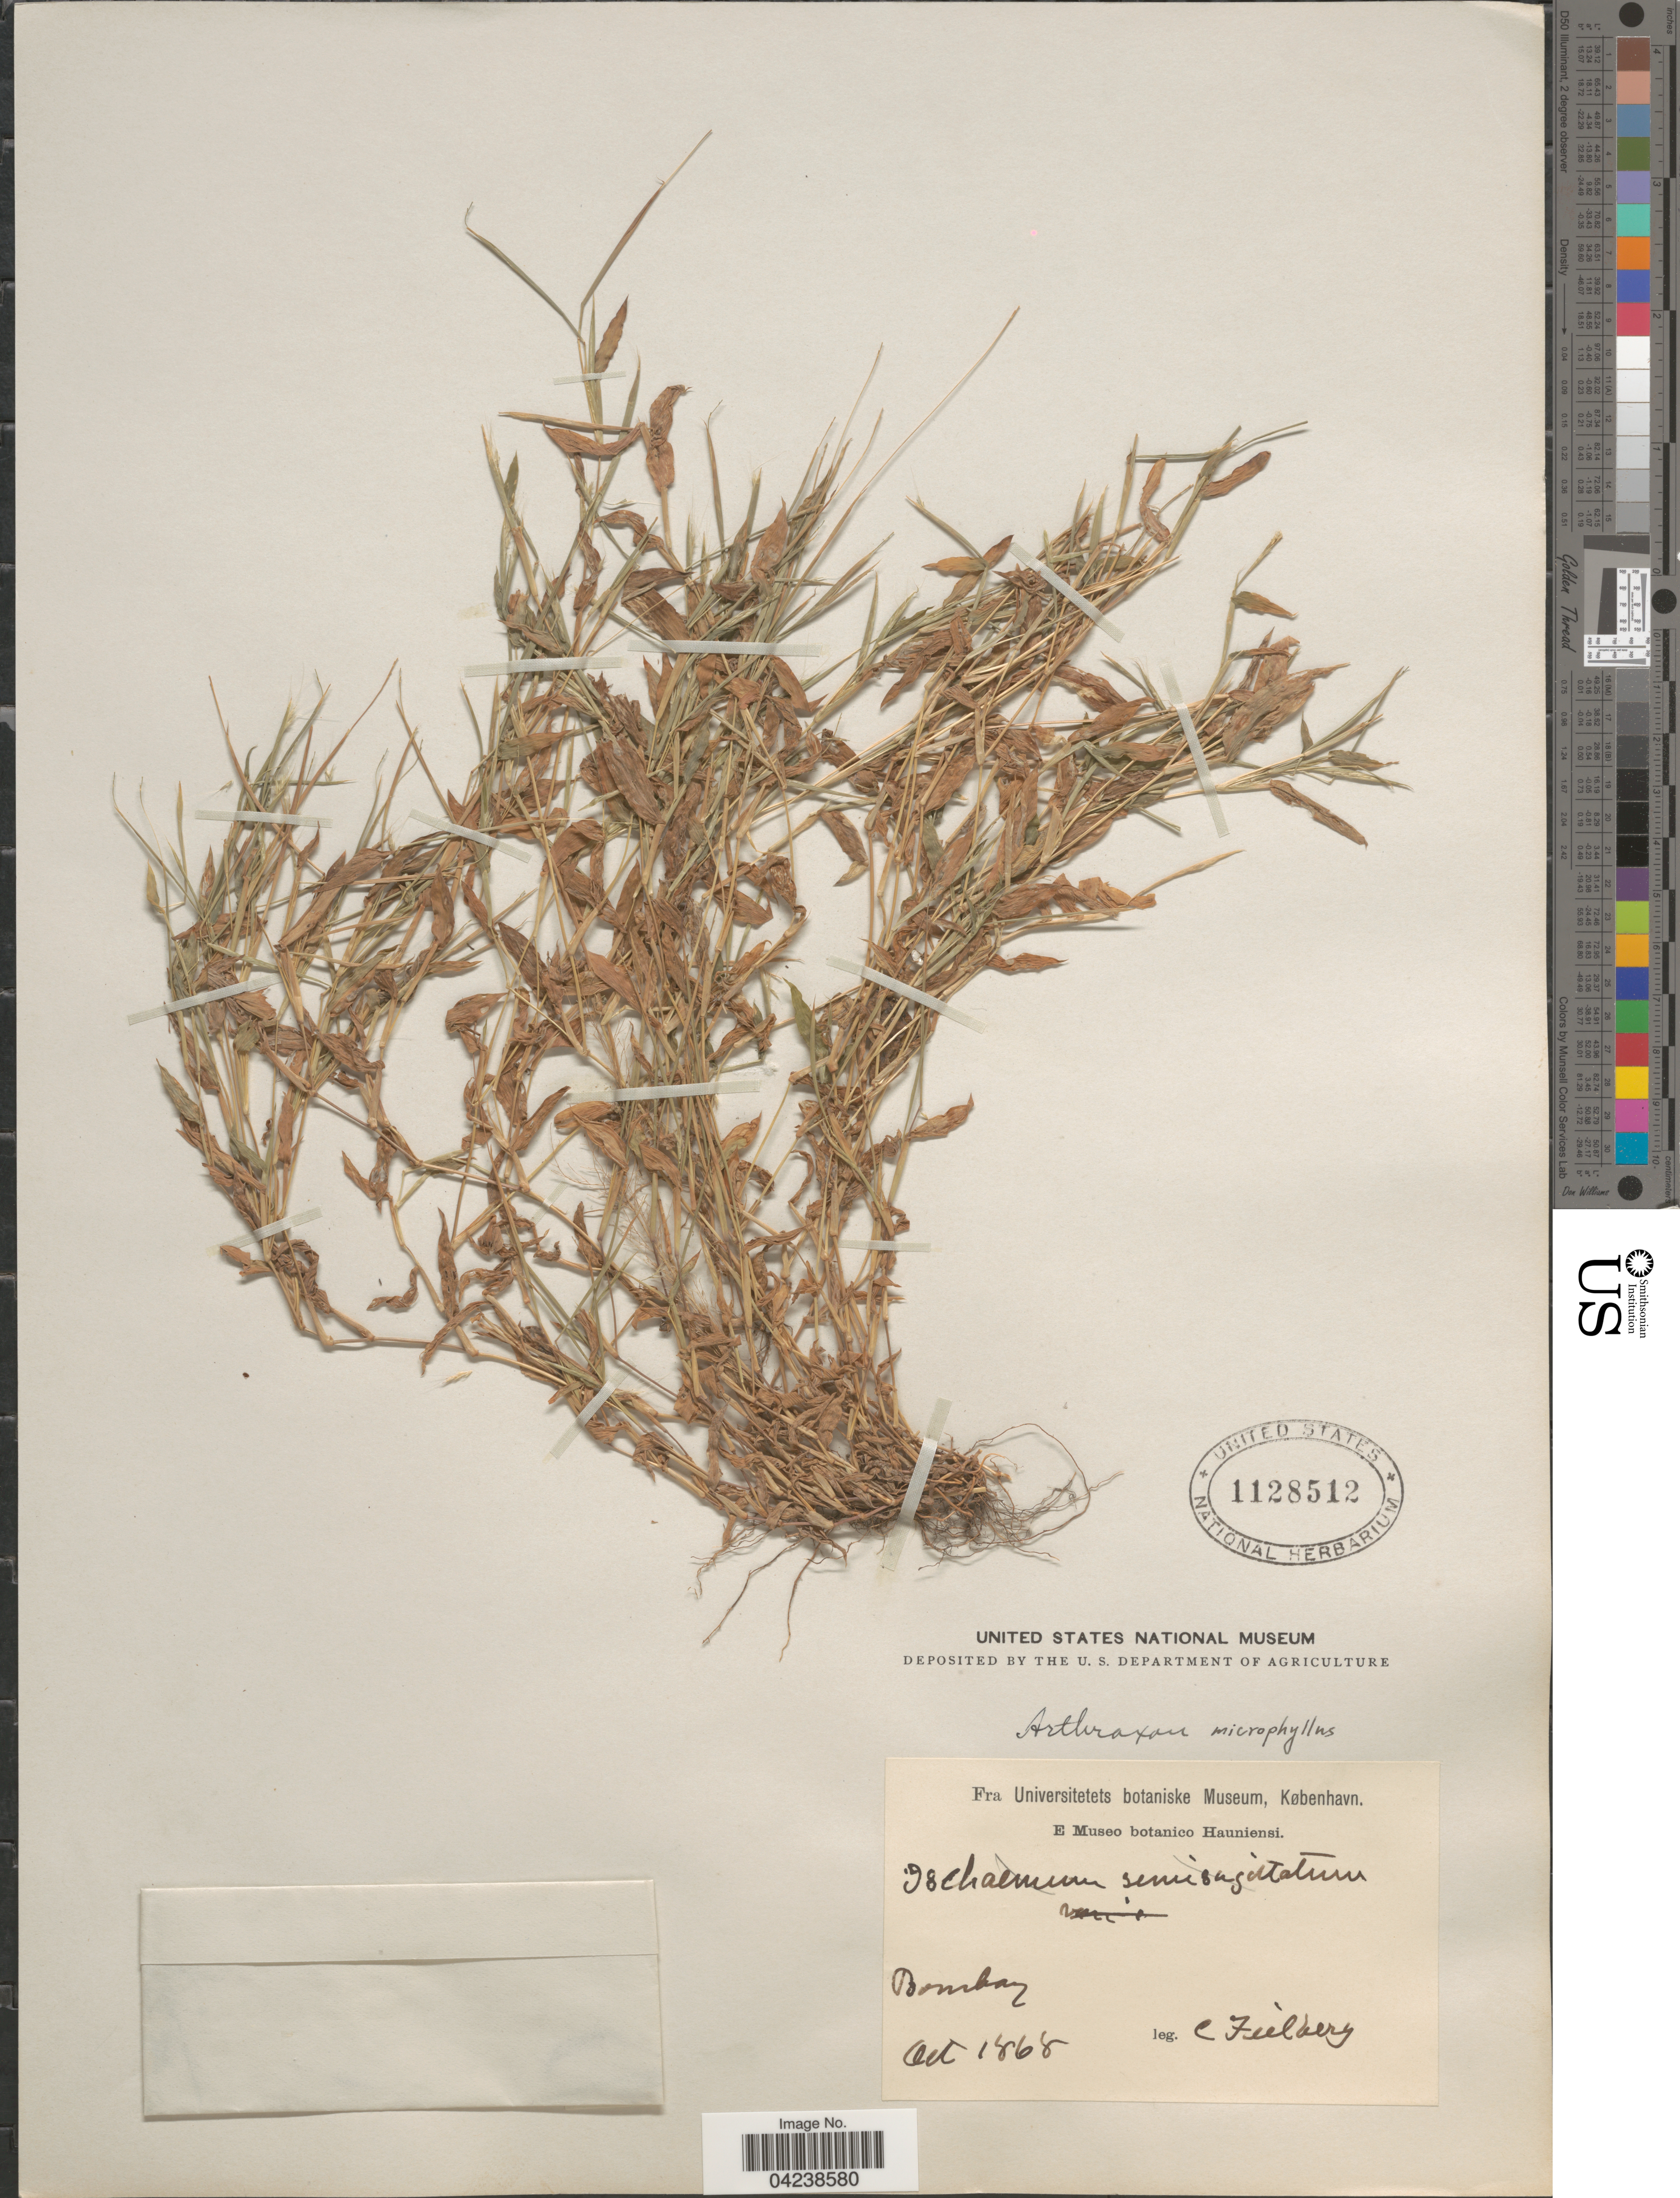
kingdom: Plantae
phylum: Tracheophyta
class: Liliopsida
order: Poales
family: Poaceae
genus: Arthraxon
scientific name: Arthraxon lancifolius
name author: (Trin.) Hochst.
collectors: C. Feilberg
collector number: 98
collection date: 1868-10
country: India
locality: Bombay.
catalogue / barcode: US 1128512